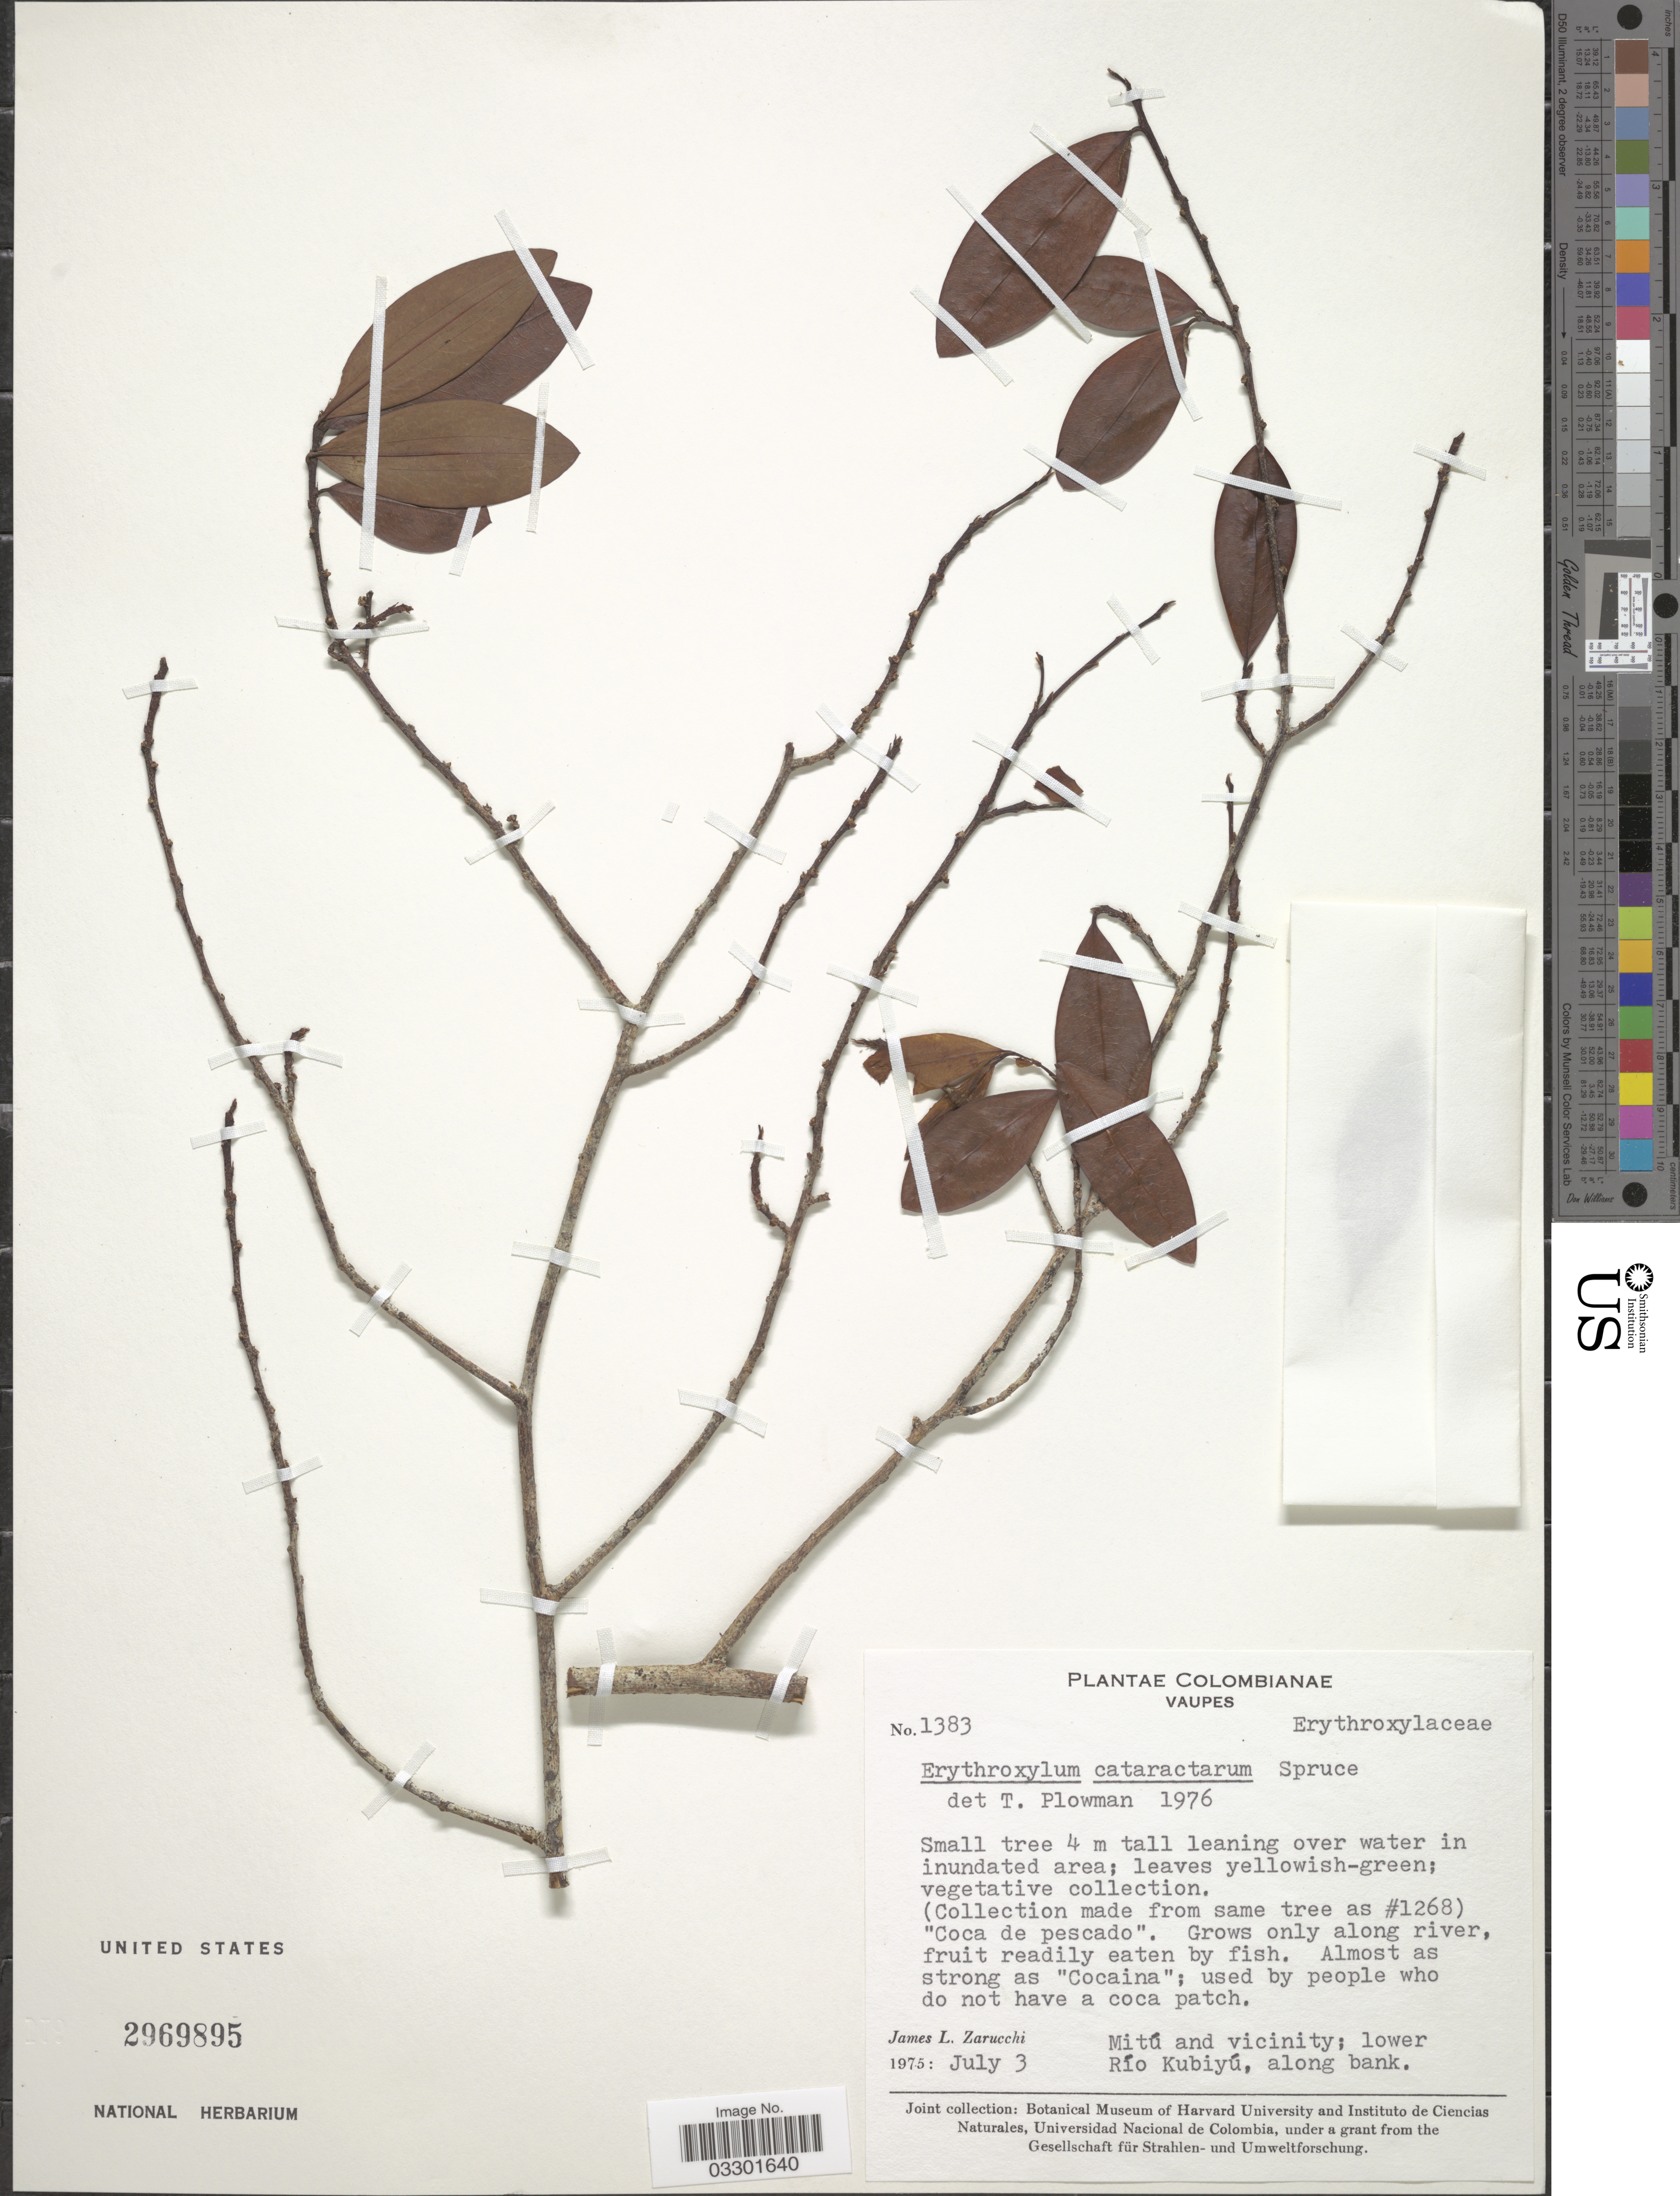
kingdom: Plantae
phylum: Tracheophyta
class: Magnoliopsida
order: Malpighiales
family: Erythroxylaceae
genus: Erythroxylum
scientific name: Erythroxylum cataractarum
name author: Spruce ex Peyr.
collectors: J. L. Zarucchi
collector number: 1383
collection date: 1975-07-03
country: Colombia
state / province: Vaupés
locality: Mitú and vicinity; lower Río Kubiyú, along bank.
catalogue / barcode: US 2969895